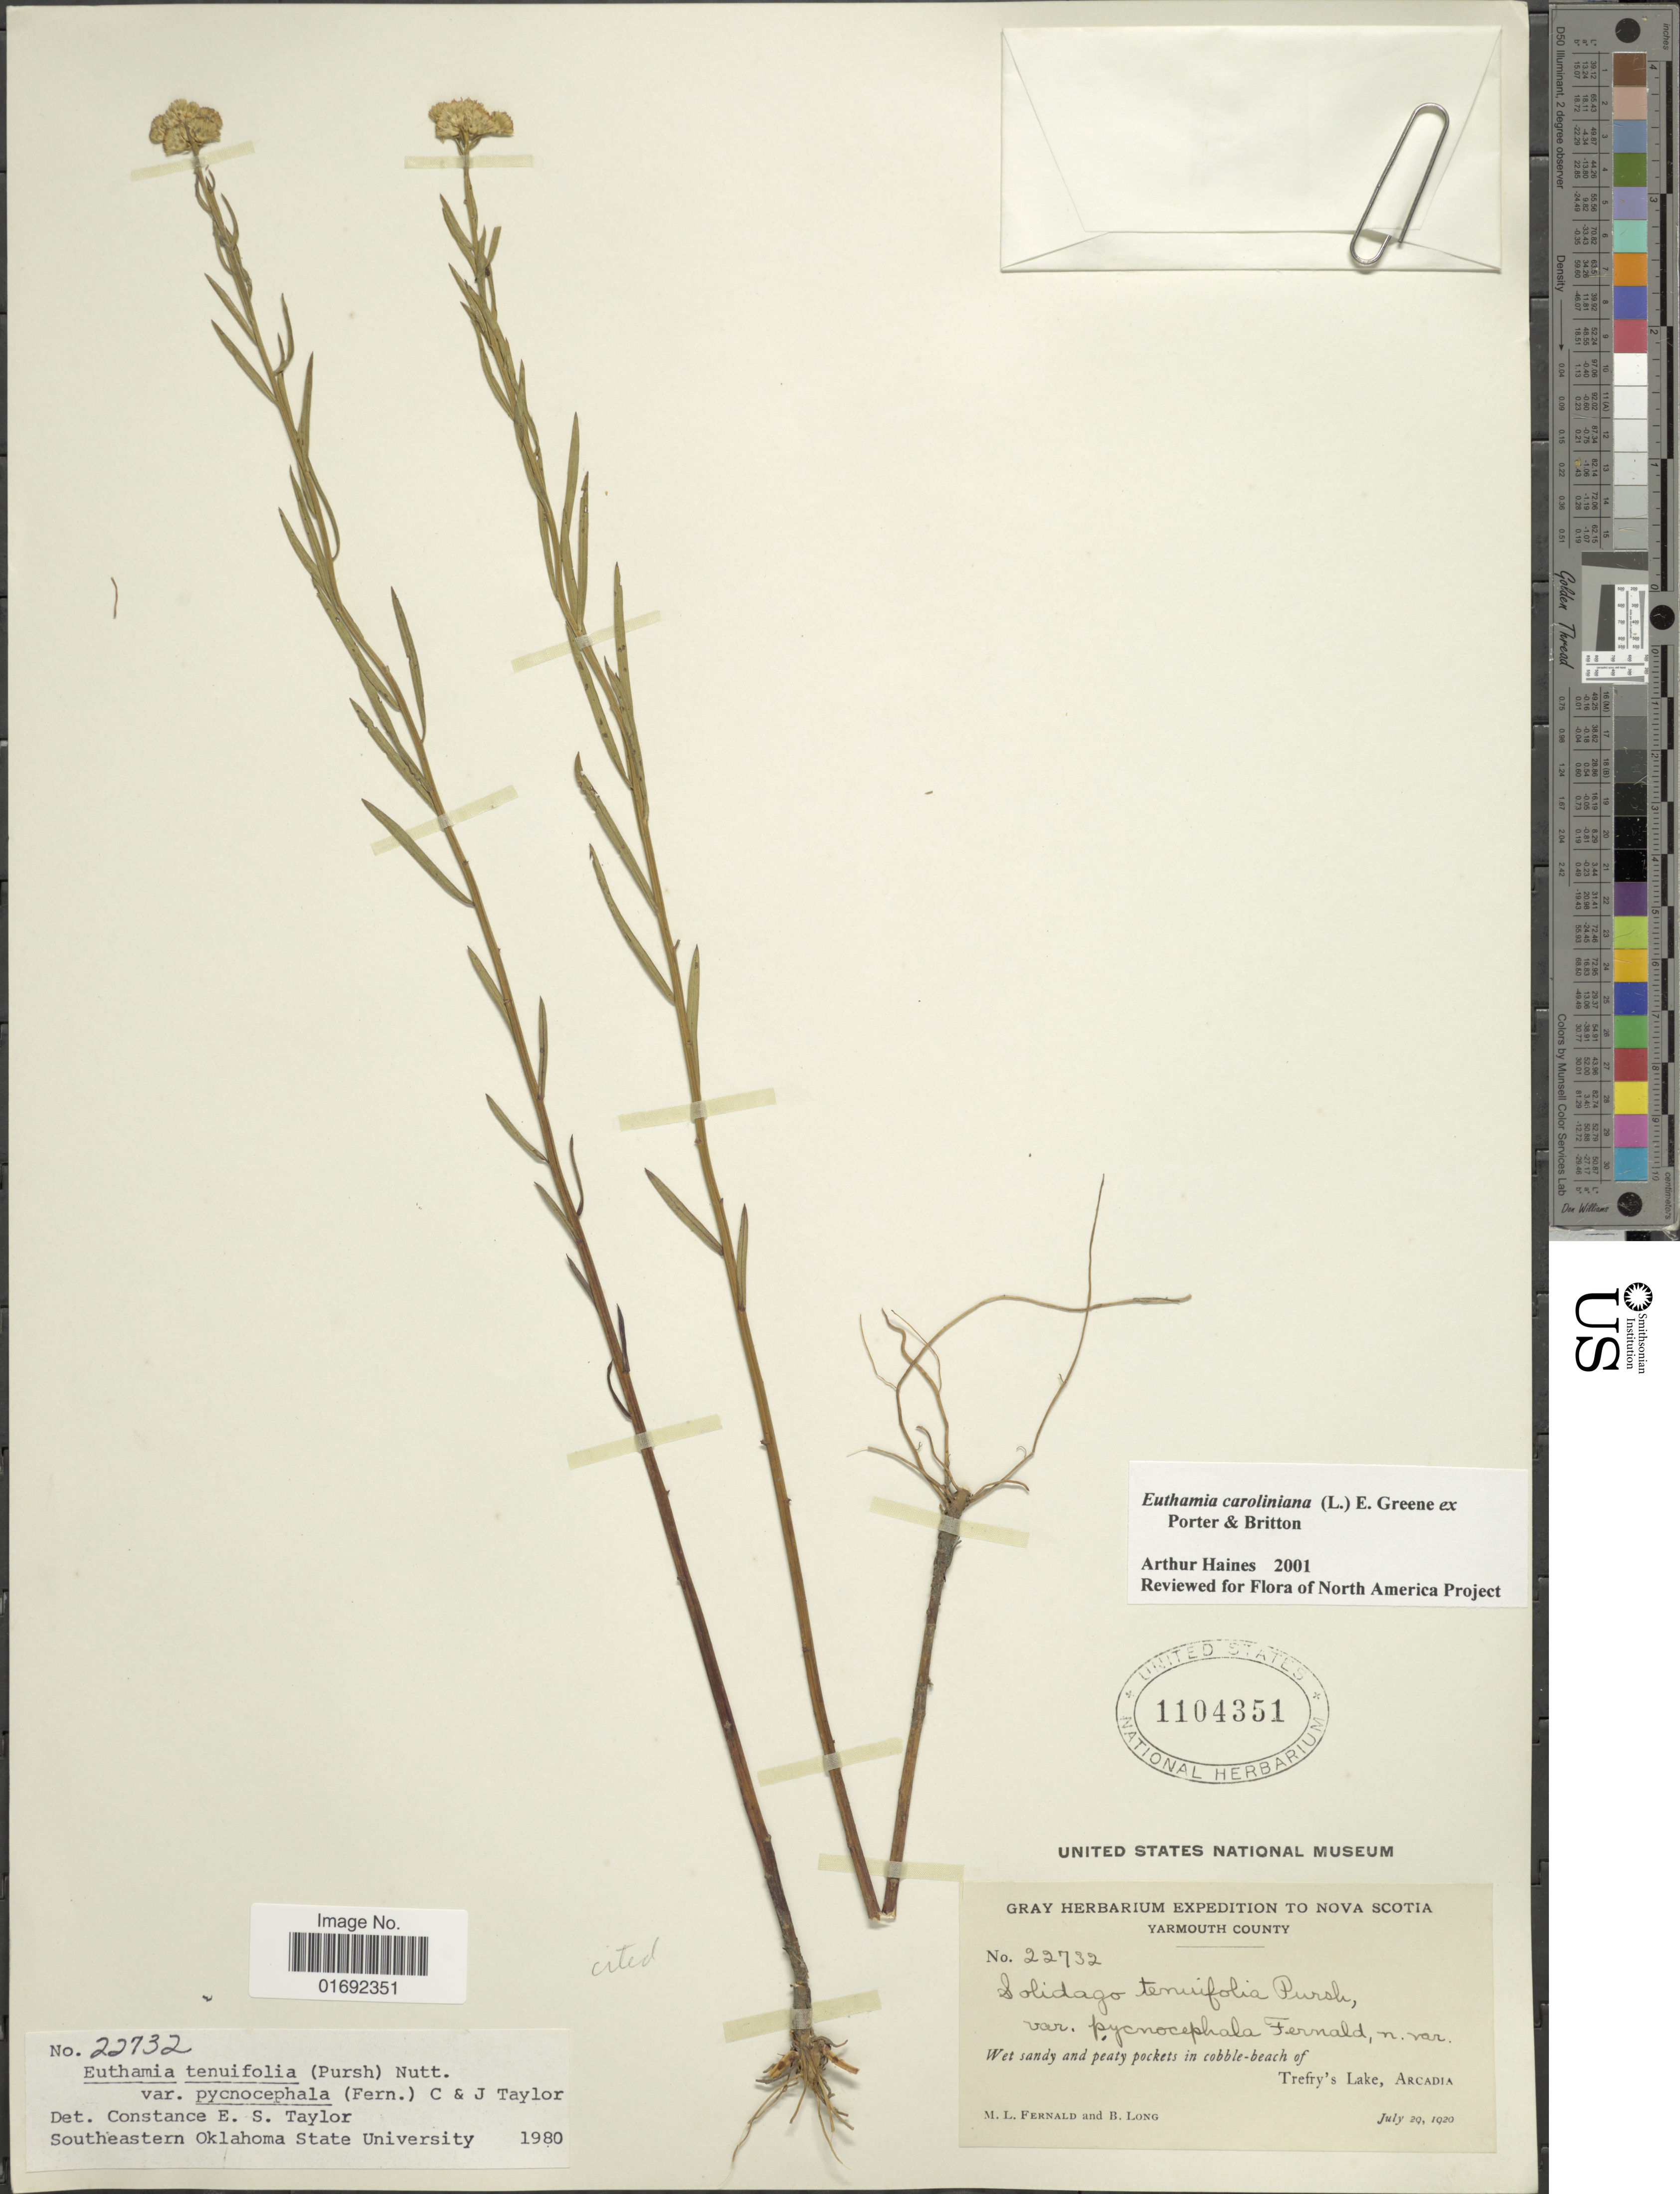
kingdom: Plantae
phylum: Tracheophyta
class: Magnoliopsida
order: Asterales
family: Asteraceae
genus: Euthamia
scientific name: Euthamia galetorum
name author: S.W. Greene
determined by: Urbatsch, Lowell E., Curator (LSU), Louisiana State University (UNITED STATES)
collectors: M. L. Fernald & B. Long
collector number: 22732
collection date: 1920-07-29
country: Canada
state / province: Nova Scotia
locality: Yarmouth County, cobble-beach of Trefry's Lake, Arcadia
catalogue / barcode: US 1104351